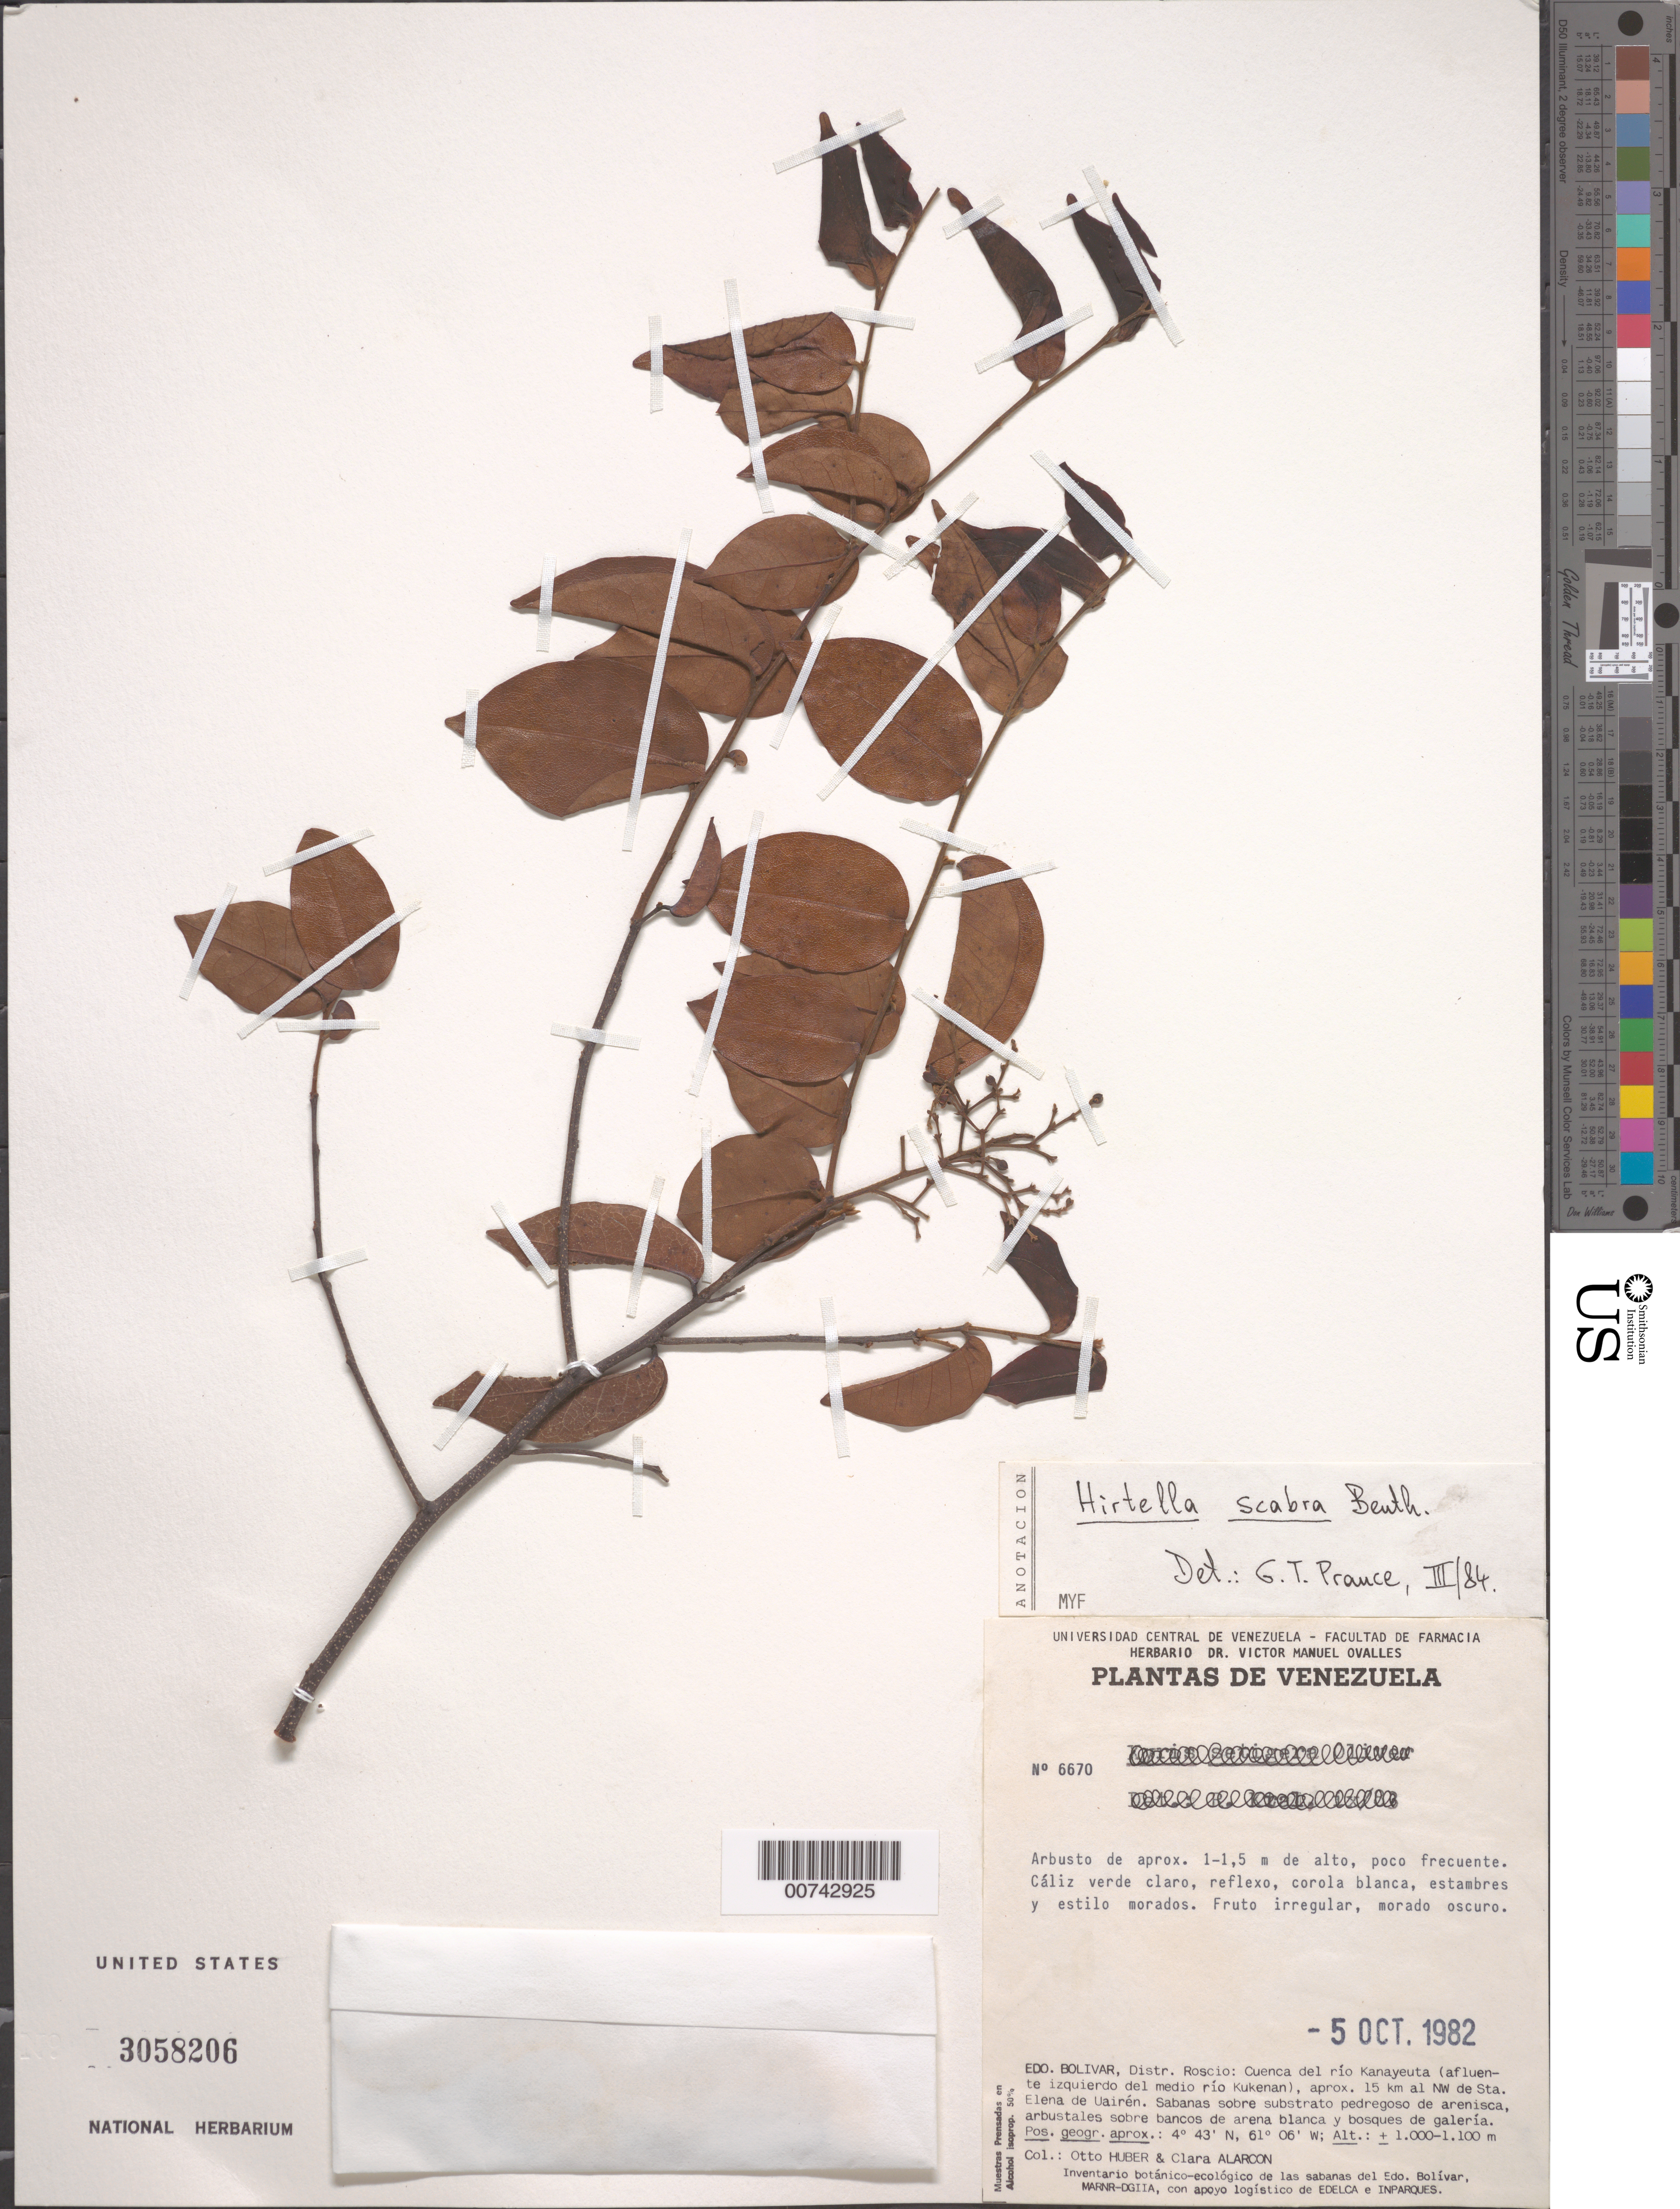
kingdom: Plantae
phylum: Tracheophyta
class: Magnoliopsida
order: Malpighiales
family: Chrysobalanaceae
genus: Hirtella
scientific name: Hirtella scabra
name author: Benth.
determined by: Prance, G. T.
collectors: O. Huber & C. Alarcon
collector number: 6670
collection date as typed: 5-Oct-82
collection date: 1982-10-05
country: Venezuela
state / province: Bolívar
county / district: Roscio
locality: Cuenca del Río Kanayeuta (afl izquierdo del medio Río Kukenan) aprox 15 km al NW de Sta. Elena de Uairen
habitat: Sabanas sobre substrato pedregoso de arenisca, arbustales sobre bancos de arena blanca y bosques de galeria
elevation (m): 1000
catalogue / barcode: US 3058206